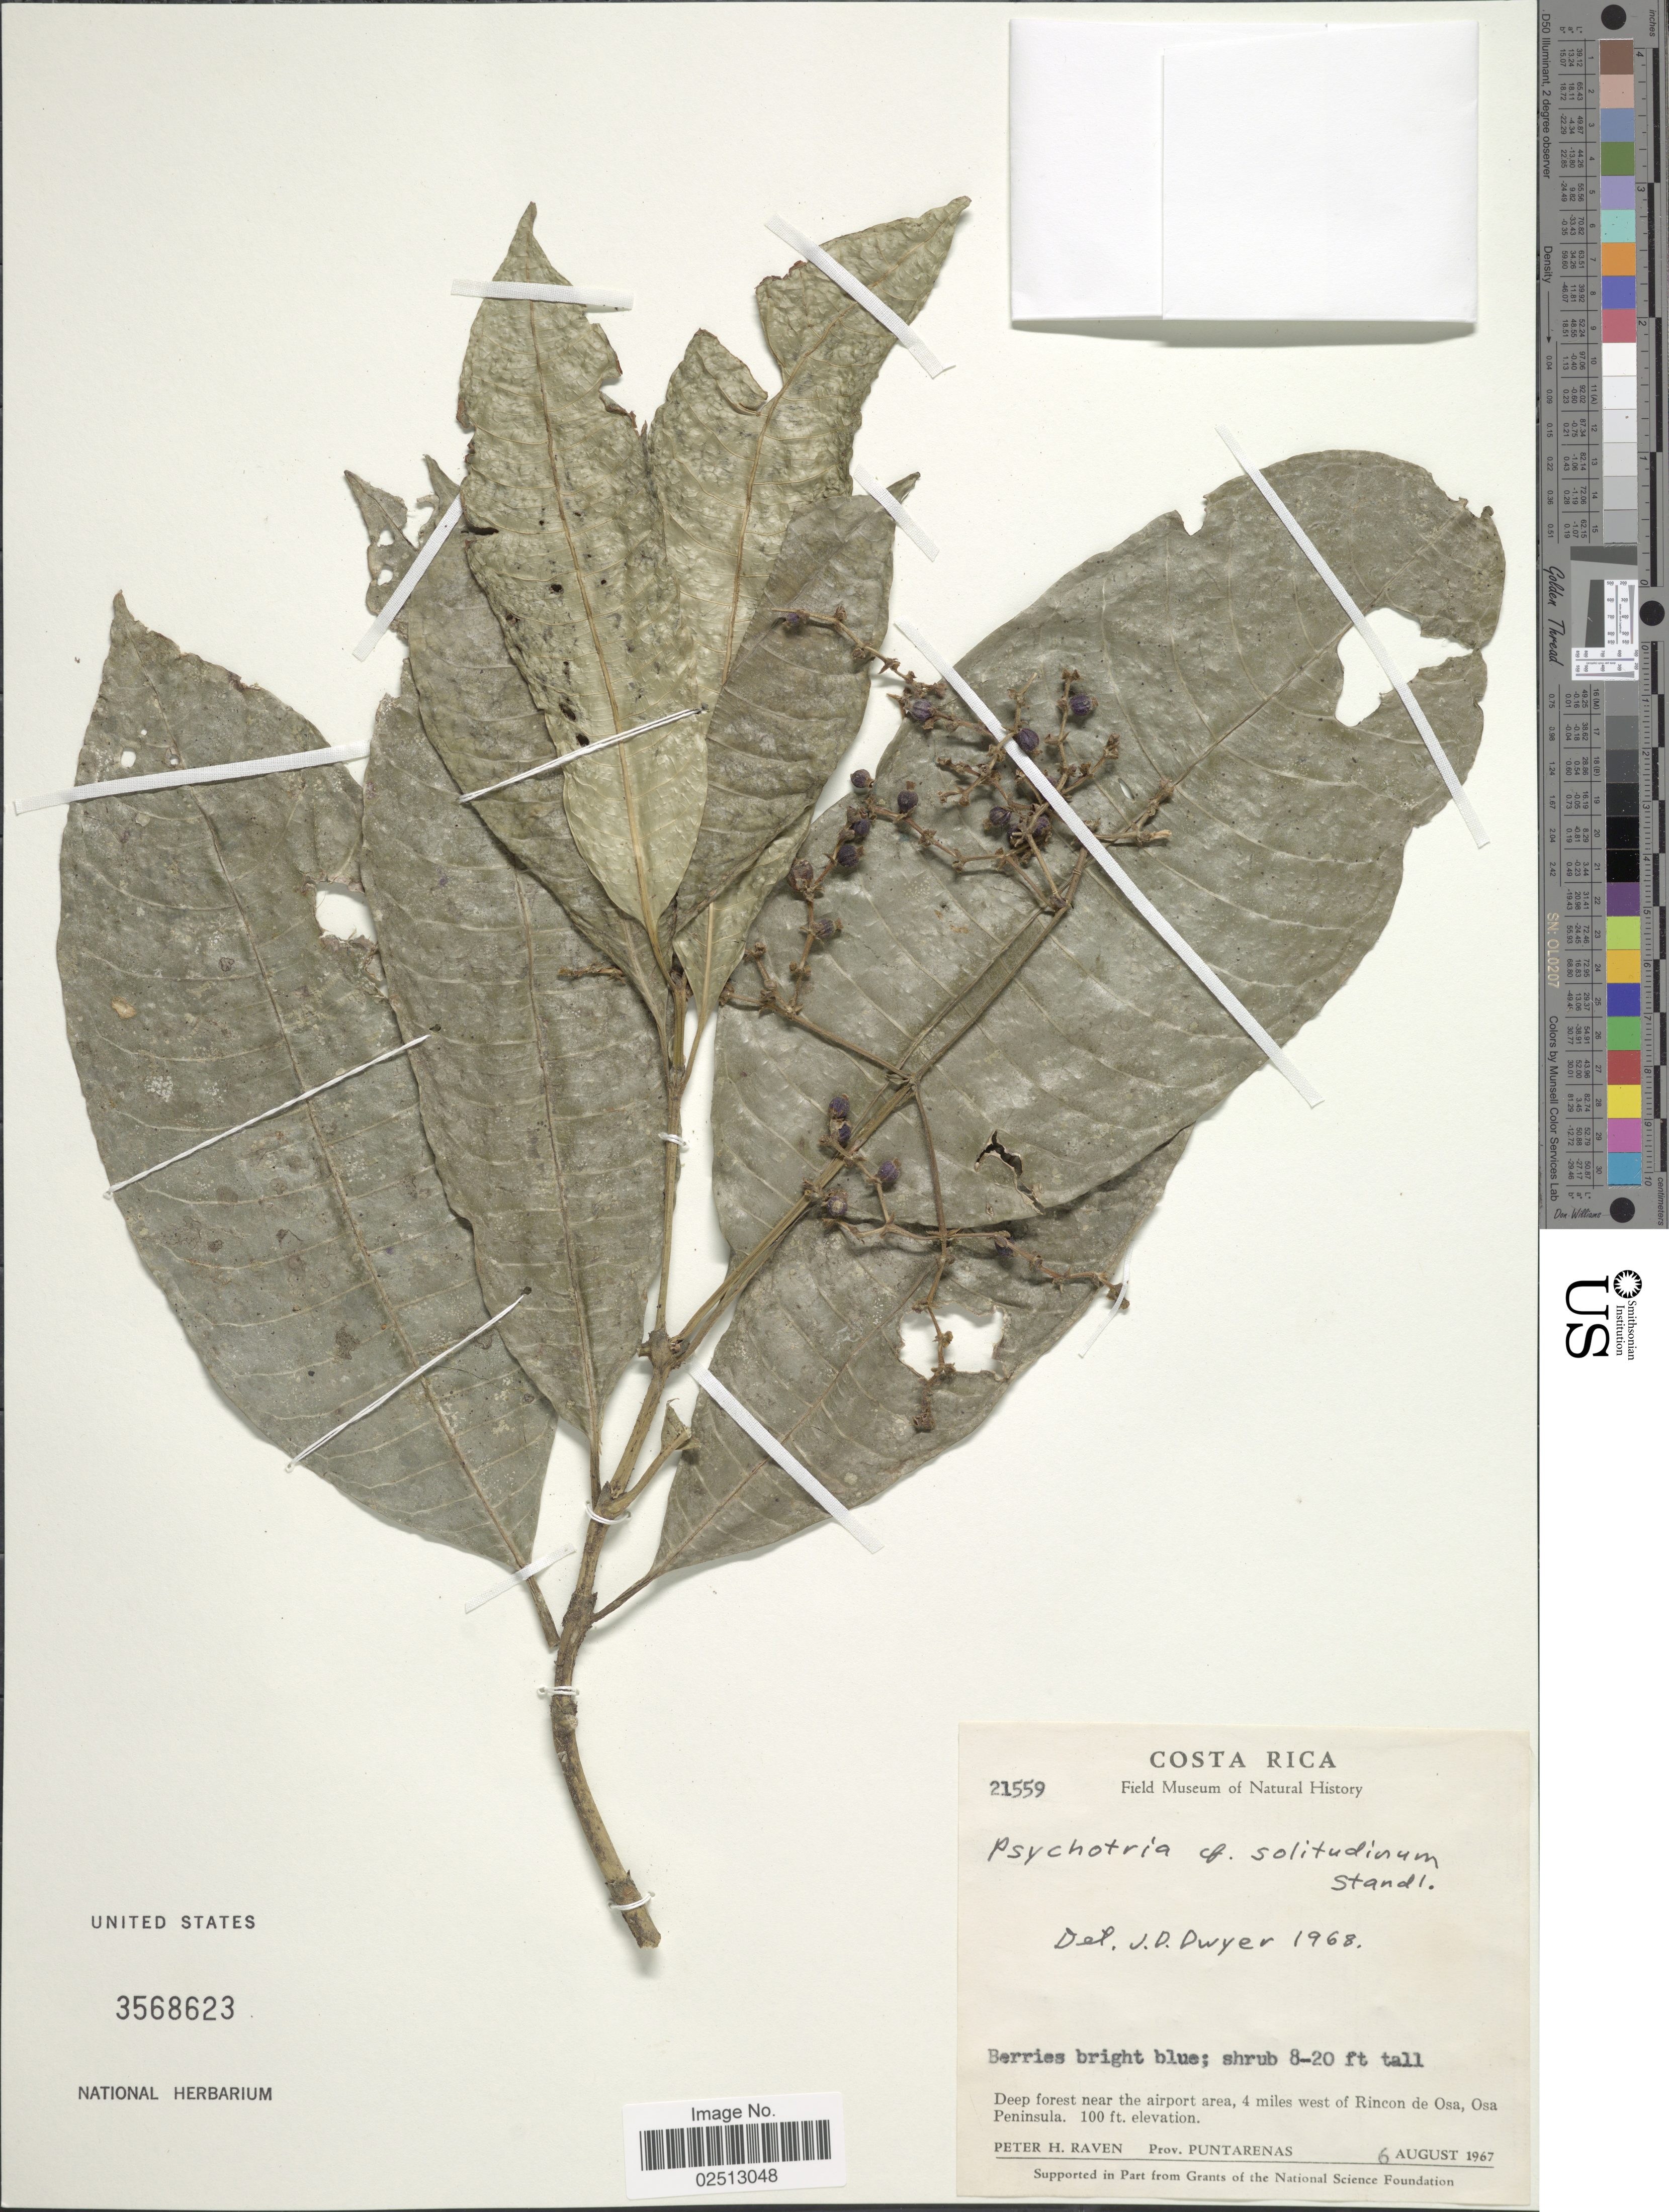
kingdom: Plantae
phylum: Tracheophyta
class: Magnoliopsida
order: Gentianales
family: Rubiaceae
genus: Psychotria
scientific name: Psychotria solitudinum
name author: Standl.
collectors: P. Raven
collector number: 21559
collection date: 1967-08-06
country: Costa Rica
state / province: Puntarenas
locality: Deep forest near the airport area, 4 miles west of Rincon de Oso, Osa Peninsula.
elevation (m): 30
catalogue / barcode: US 3568623